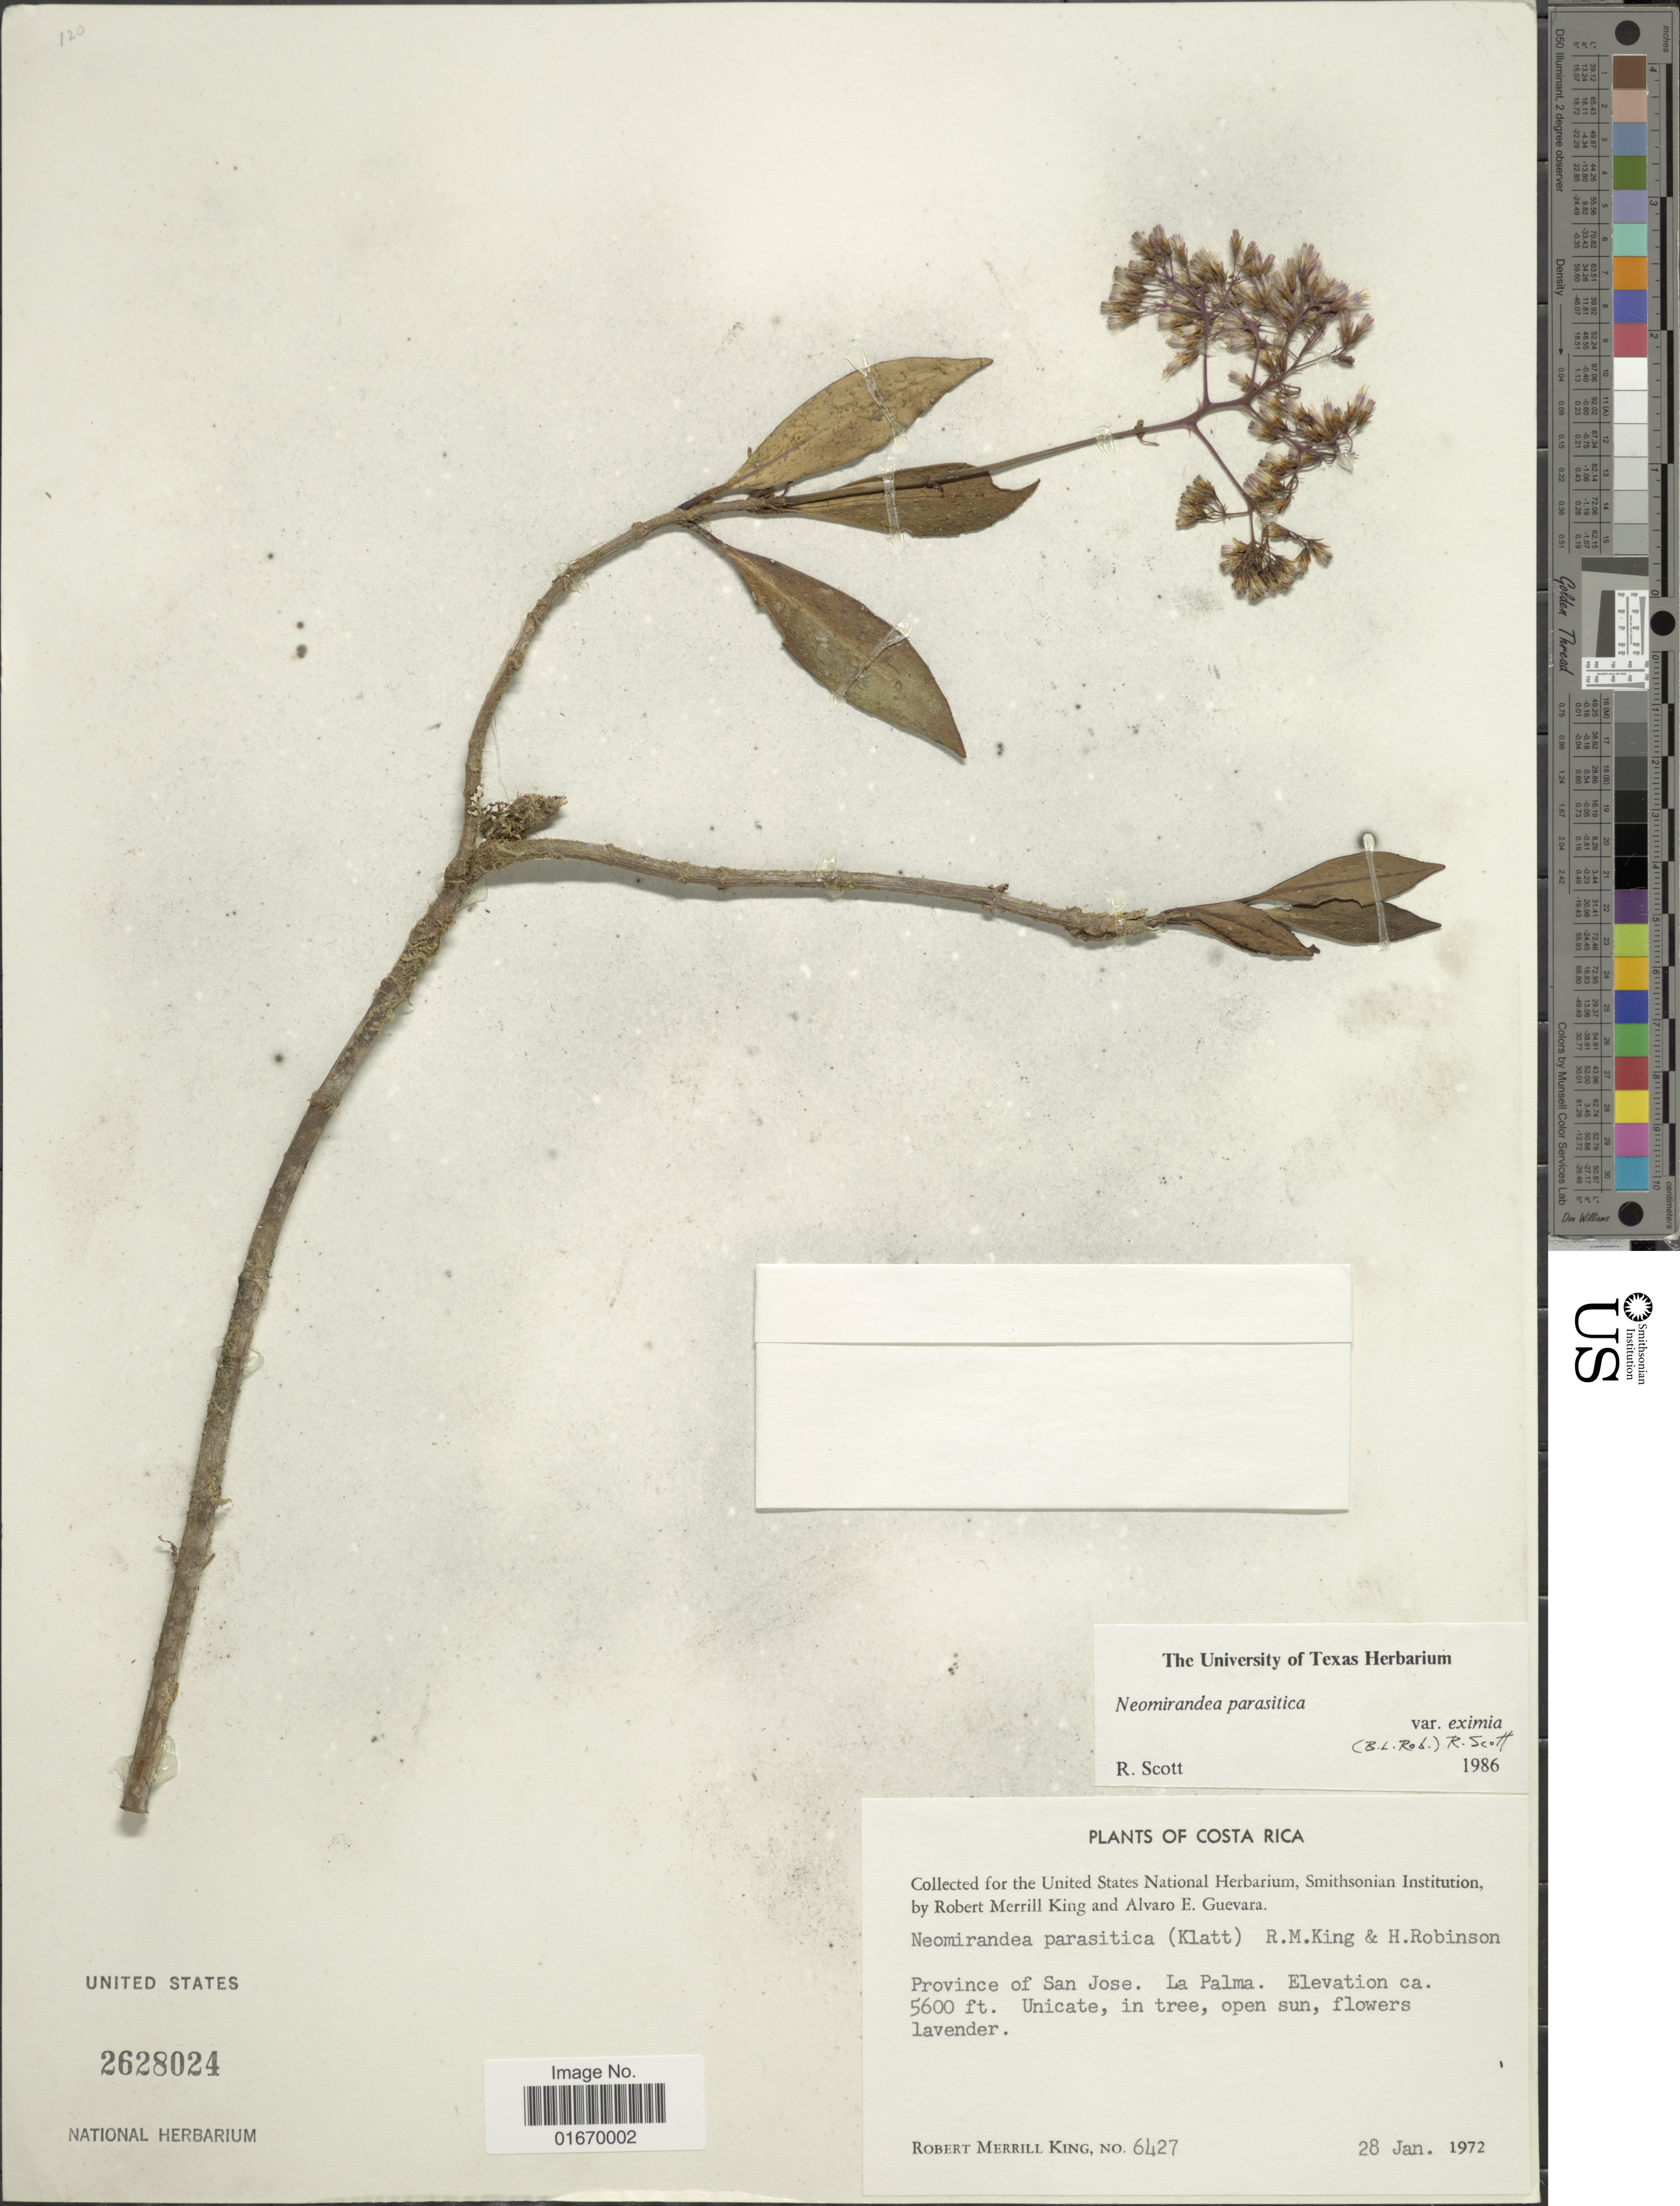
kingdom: Plantae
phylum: Tracheophyta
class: Magnoliopsida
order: Asterales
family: Asteraceae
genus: Neomirandea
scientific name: Neomirandea parasitica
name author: (Klatt) R.M. King & H. Rob.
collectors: R. M. King & A. E. Guevara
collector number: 6427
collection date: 1972-01-28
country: Costa Rica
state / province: San José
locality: La Palma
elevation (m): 1707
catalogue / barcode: US 2628024